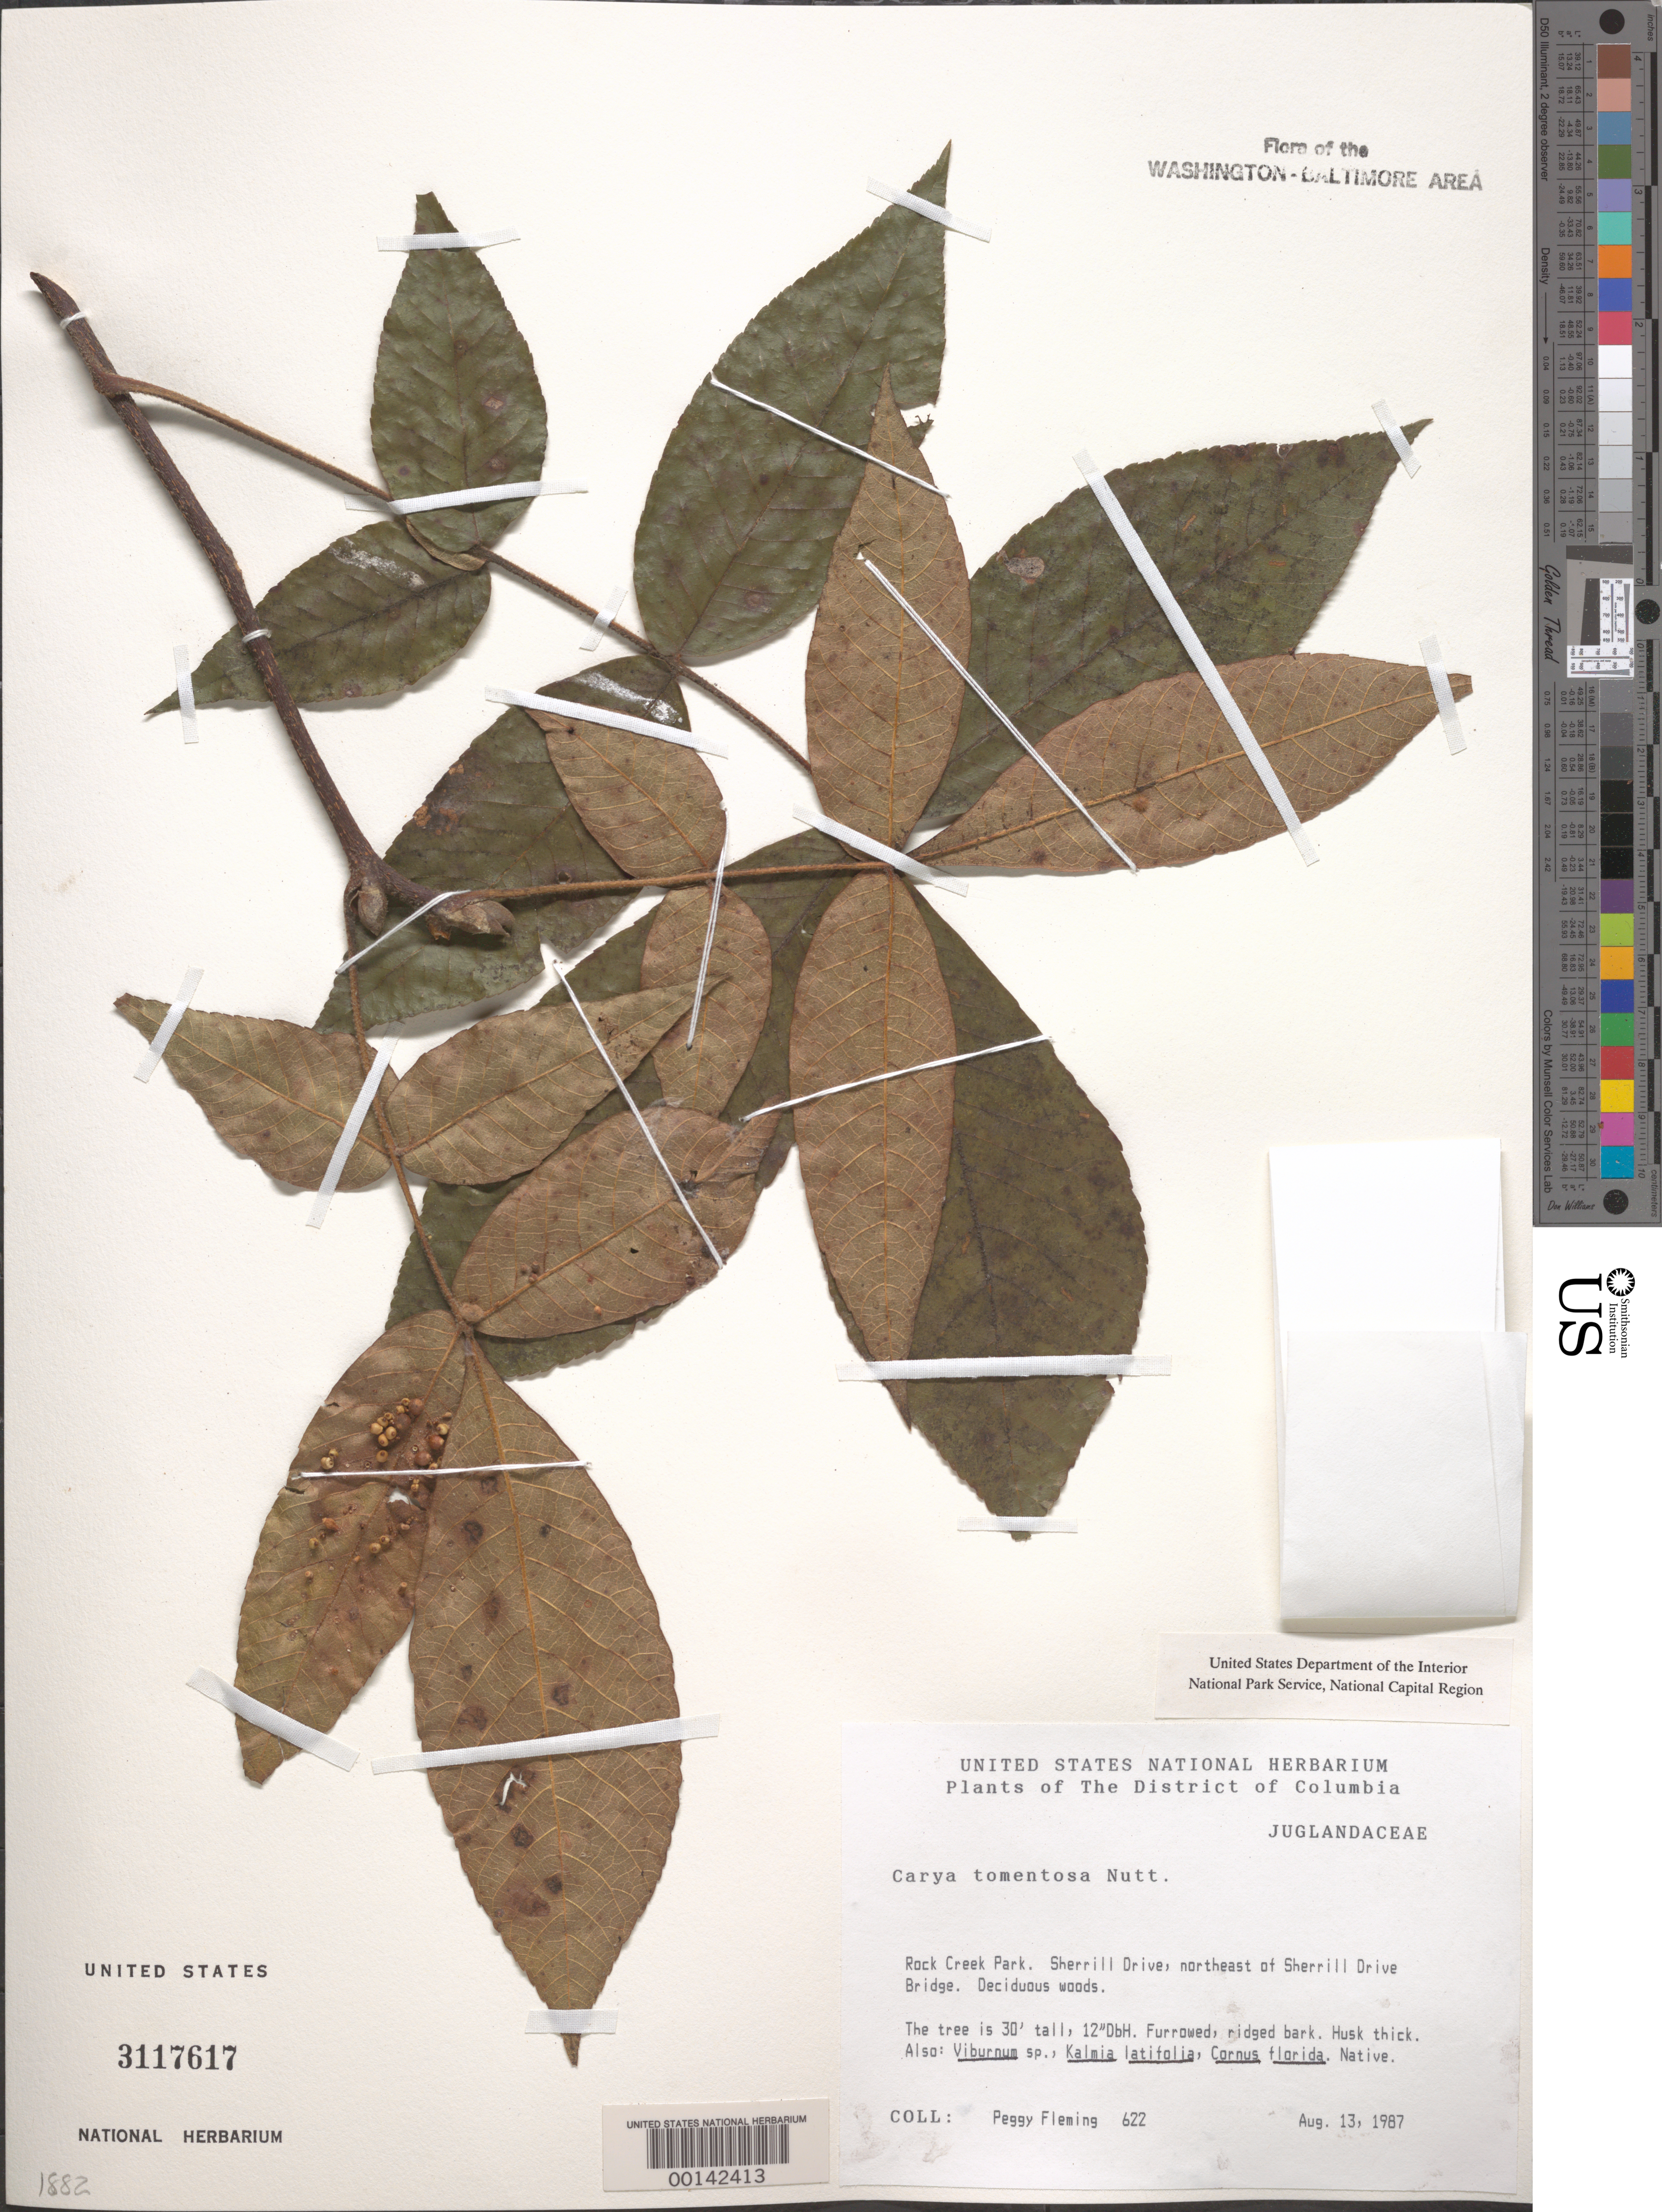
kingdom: Plantae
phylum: Tracheophyta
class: Magnoliopsida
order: Fagales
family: Juglandaceae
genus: Carya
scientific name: Carya tomentosa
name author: (Lam.) Nutt.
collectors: P. Fleming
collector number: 622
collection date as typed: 13 Aug 1987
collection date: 1987-08-13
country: United States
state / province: District of Columbia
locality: Rock Creek Park, Sherrill Dr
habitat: Deciduous woods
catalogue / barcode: US 3117617